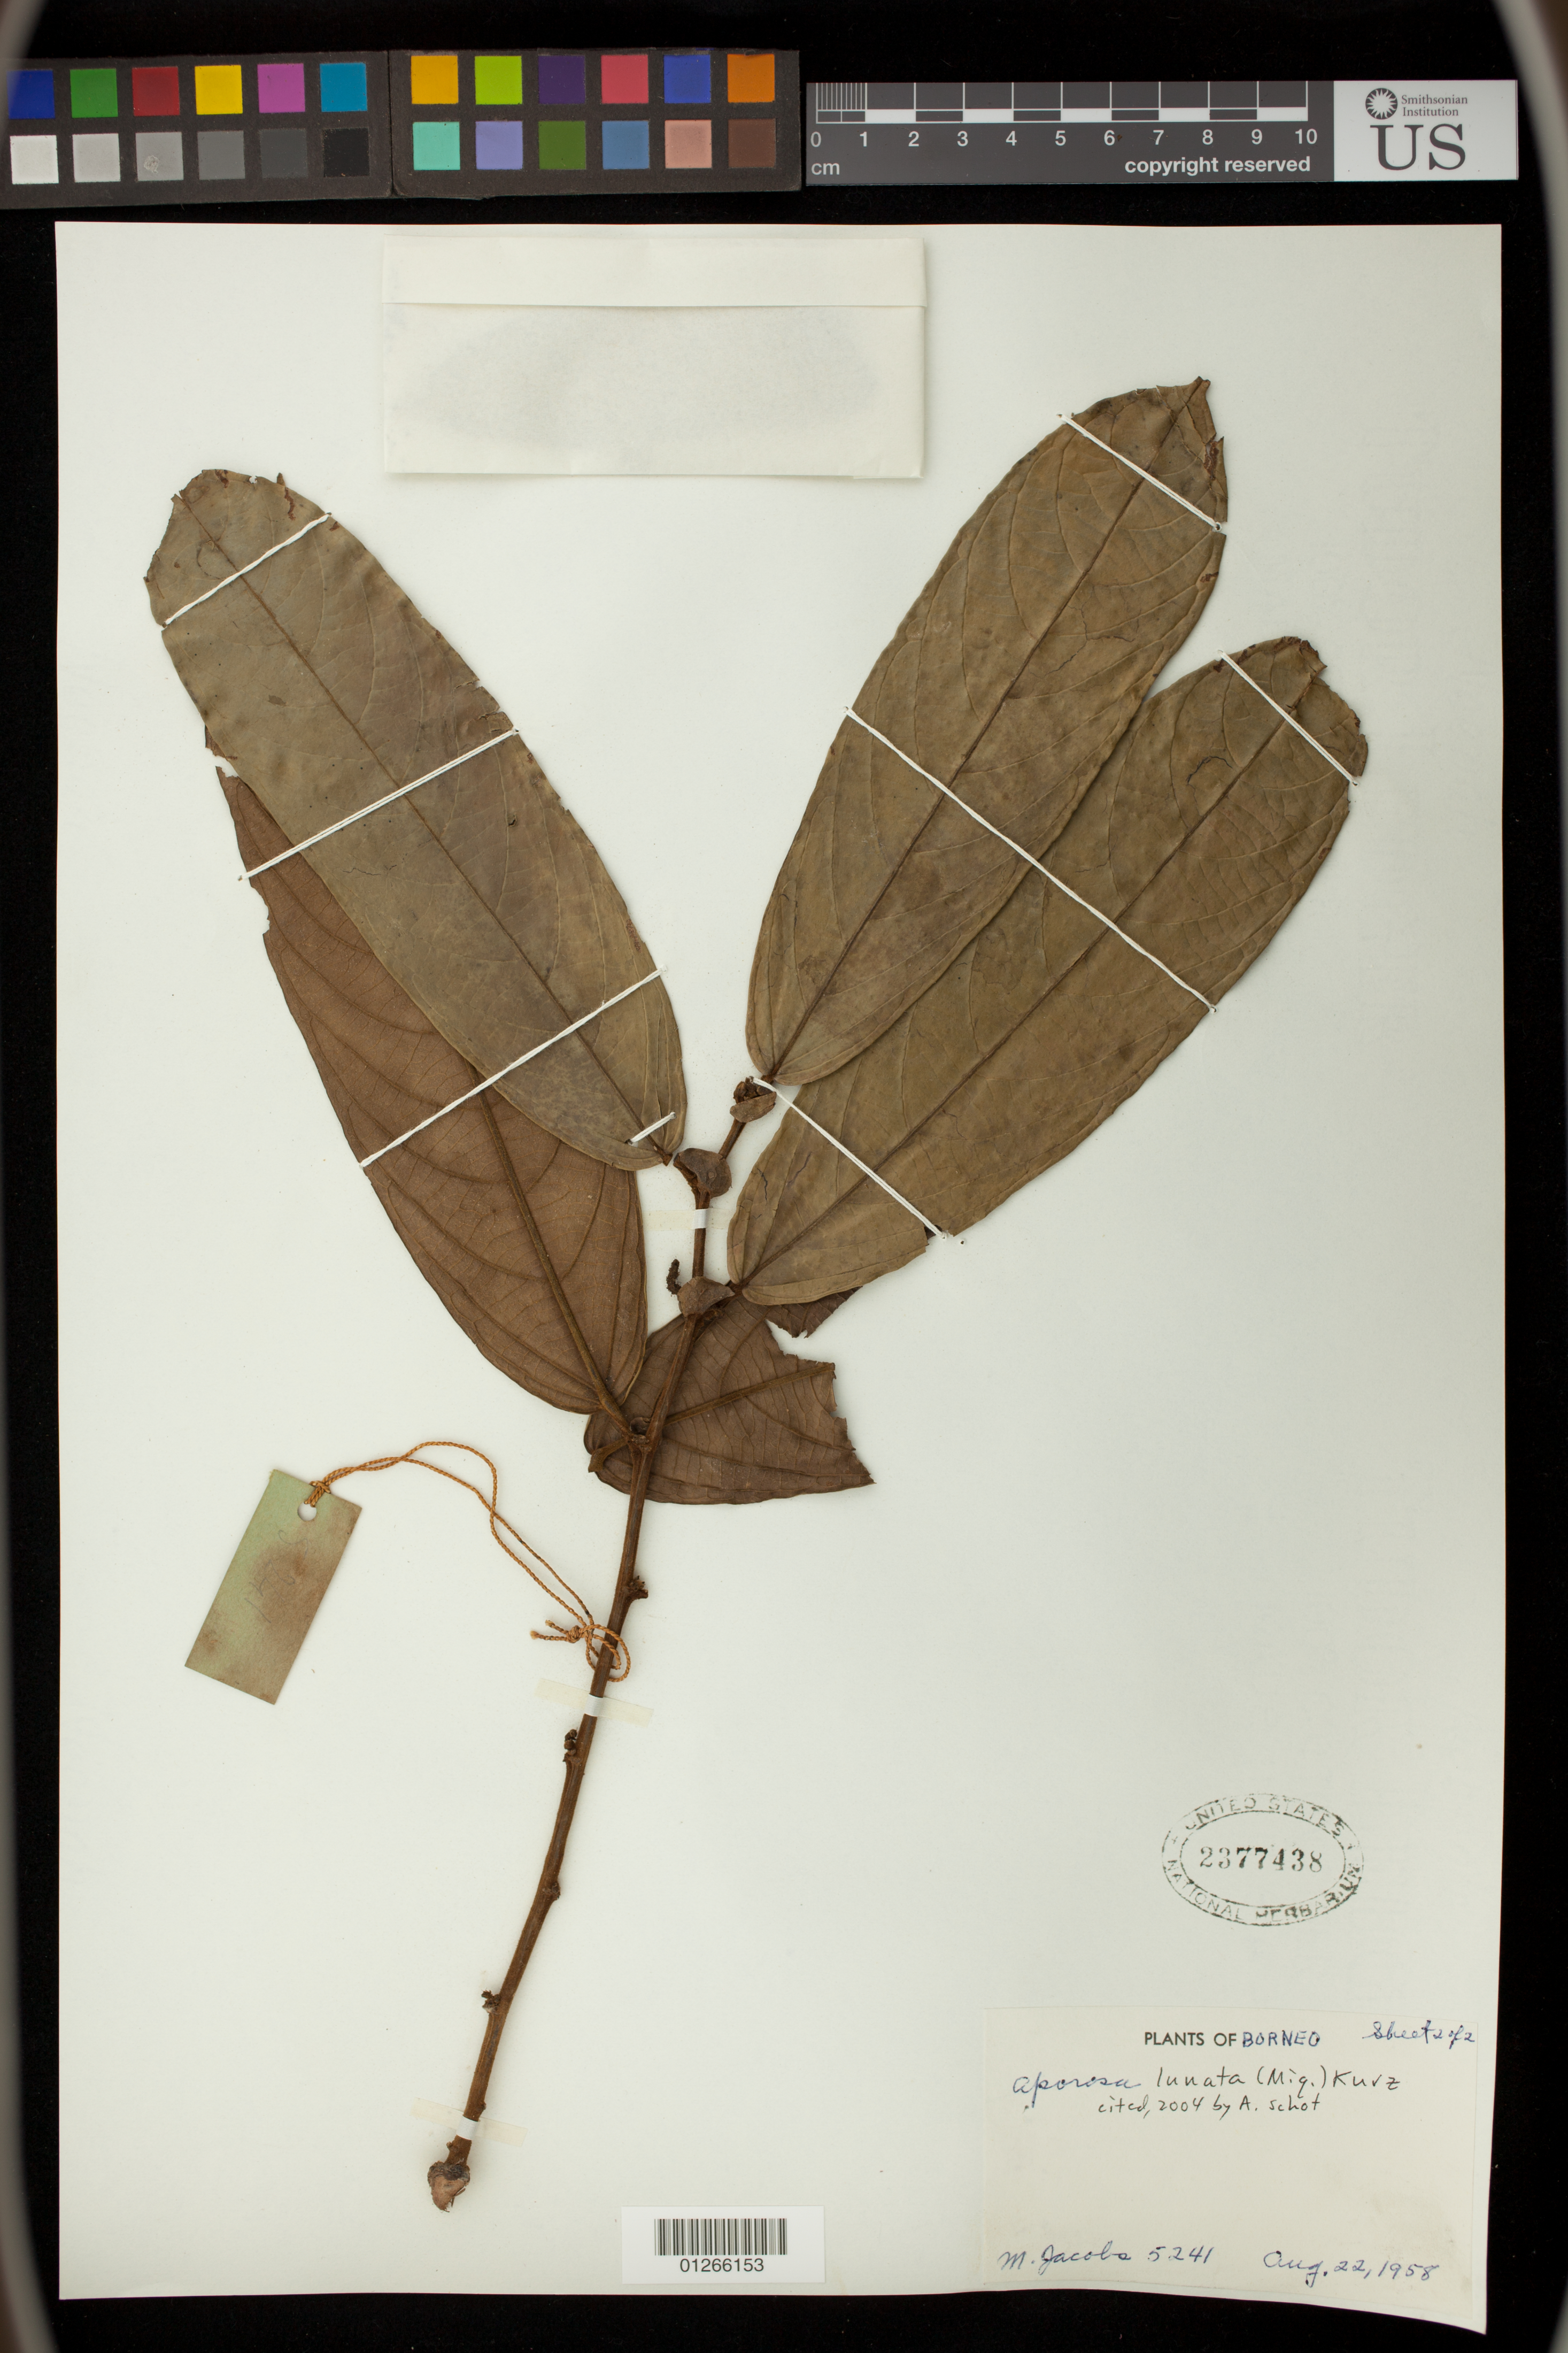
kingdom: Plantae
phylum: Tracheophyta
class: Magnoliopsida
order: Malpighiales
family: Phyllanthaceae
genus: Aporosa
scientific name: Aporosa lunata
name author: (Miq.) Kurz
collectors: M. Jacobs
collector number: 5241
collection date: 1958-08-22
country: Indonesia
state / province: Sarawak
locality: Borneo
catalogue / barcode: US 2377438